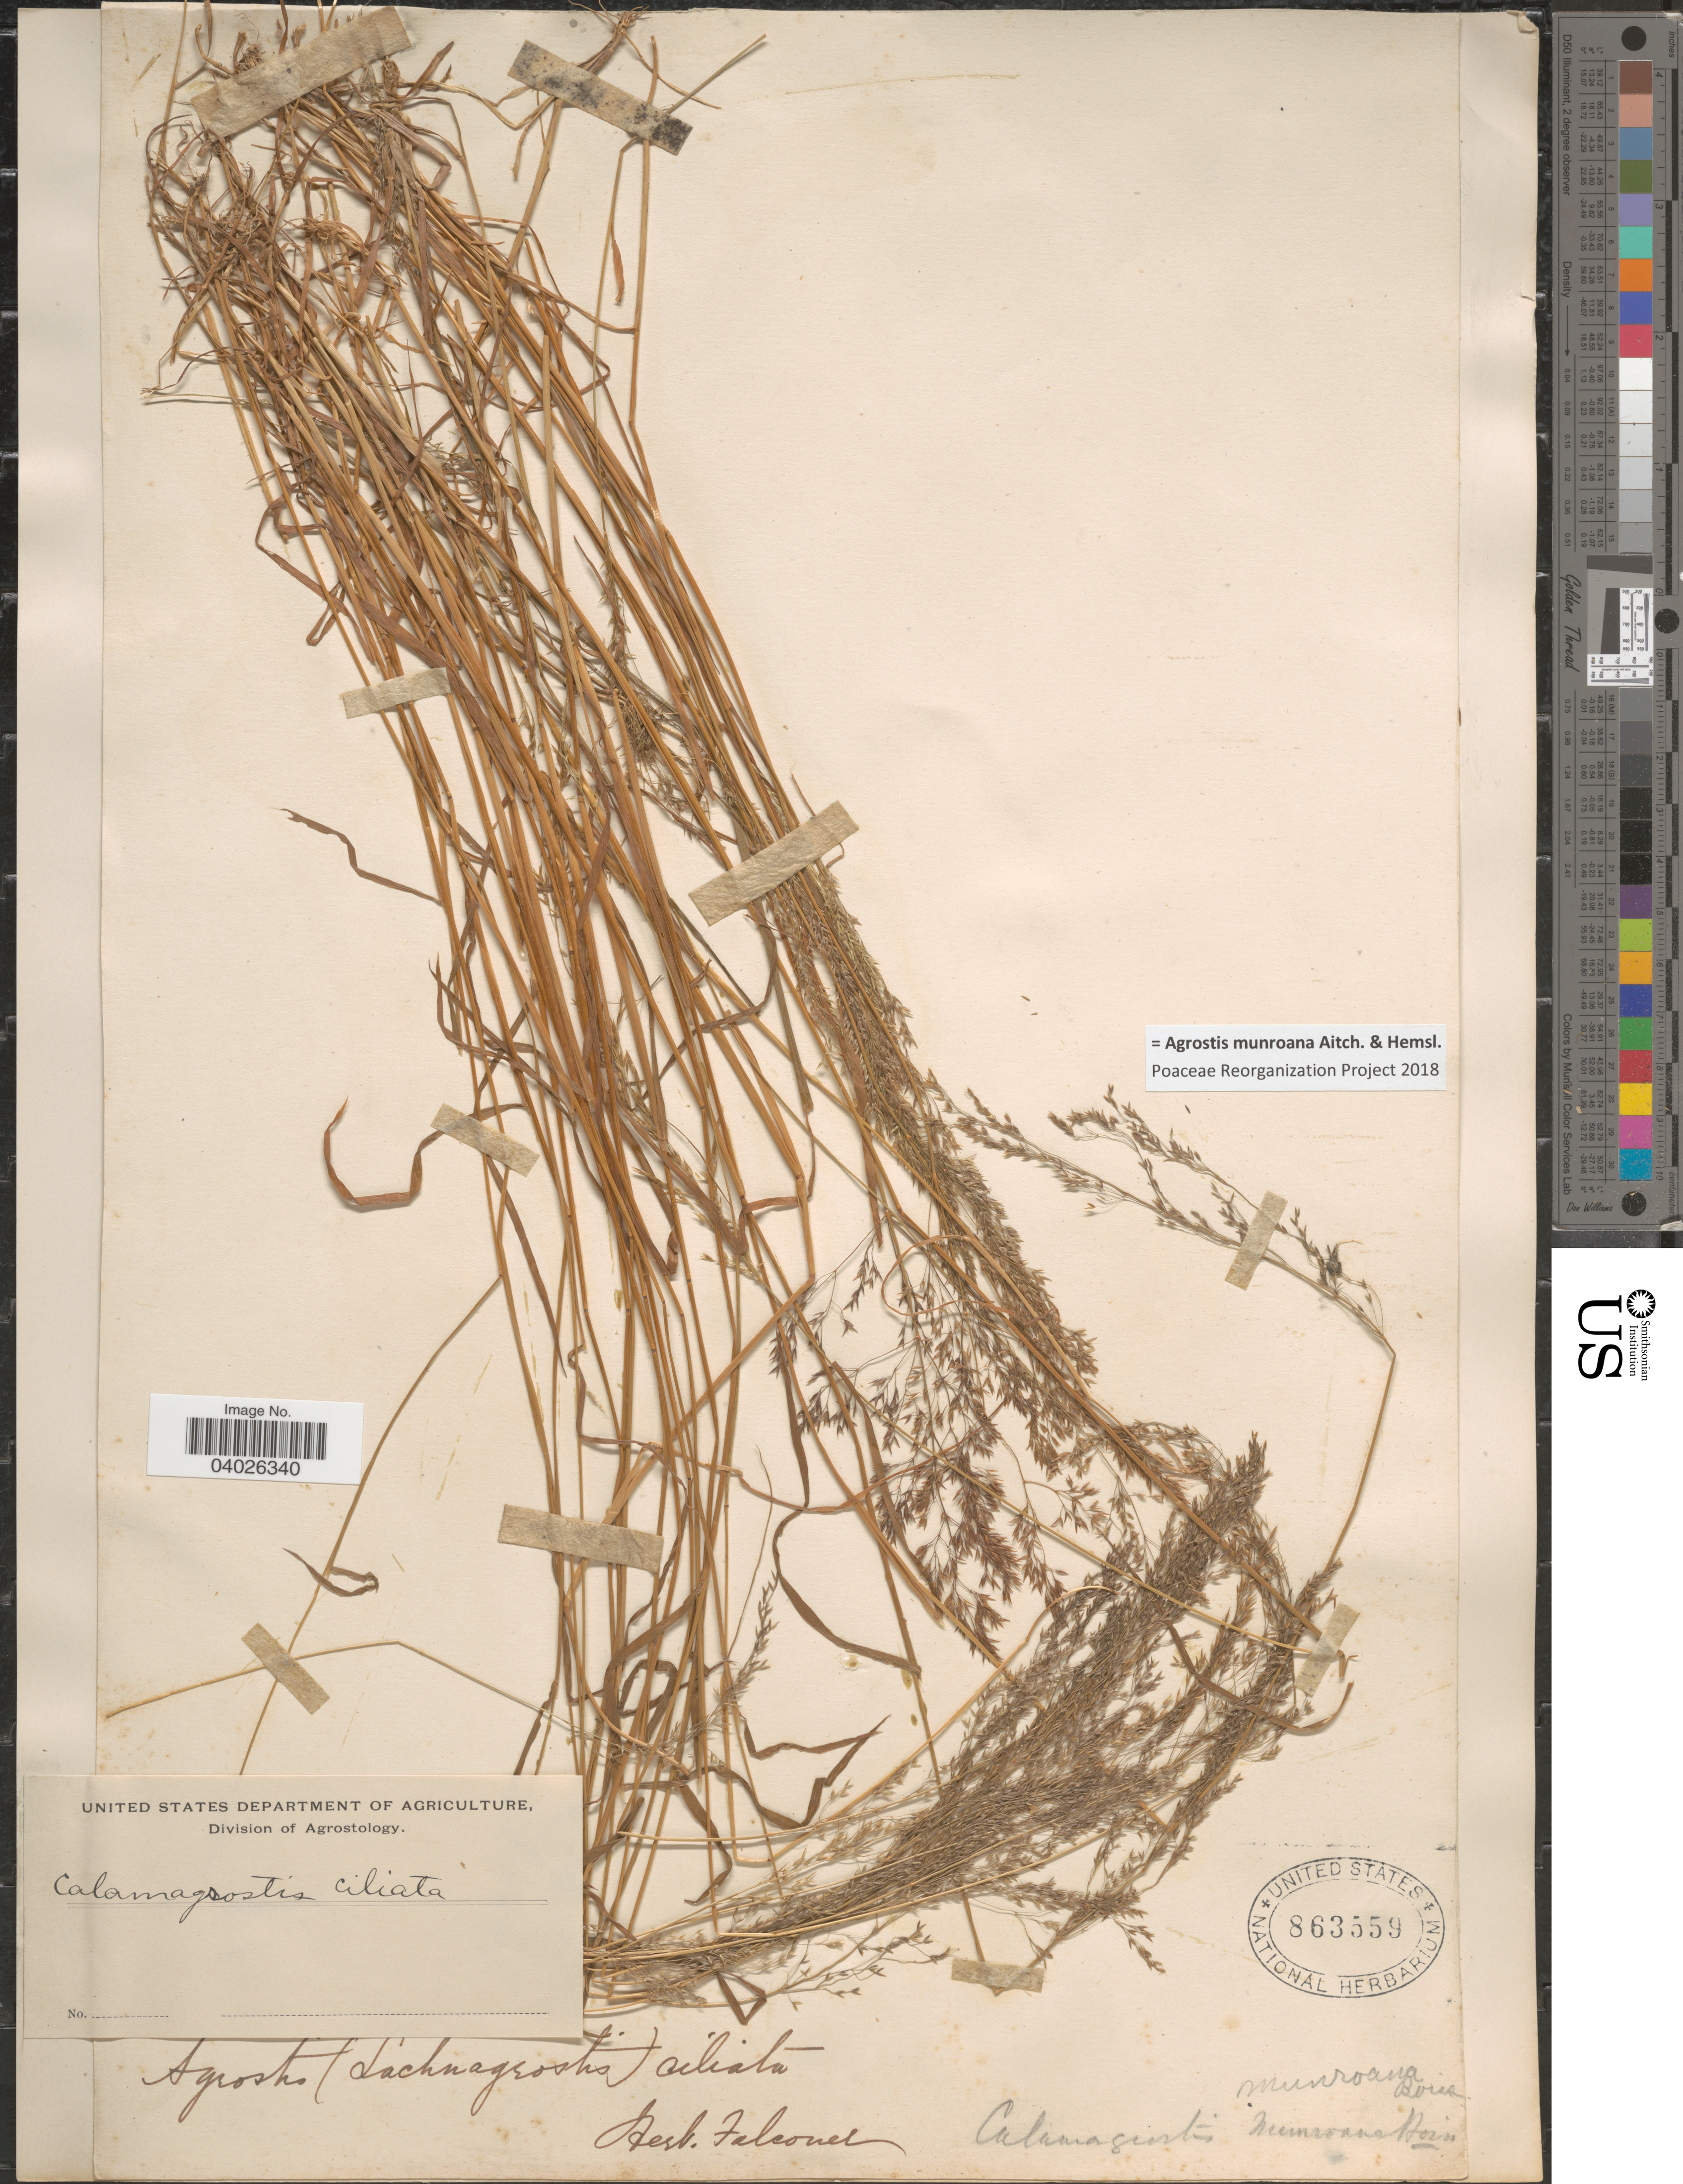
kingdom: Plantae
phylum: Tracheophyta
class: Liliopsida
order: Poales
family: Poaceae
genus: Agrostis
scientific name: Agrostis munroana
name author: Aitch. & Hemsl.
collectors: ex herb. Falconer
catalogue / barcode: US 863559